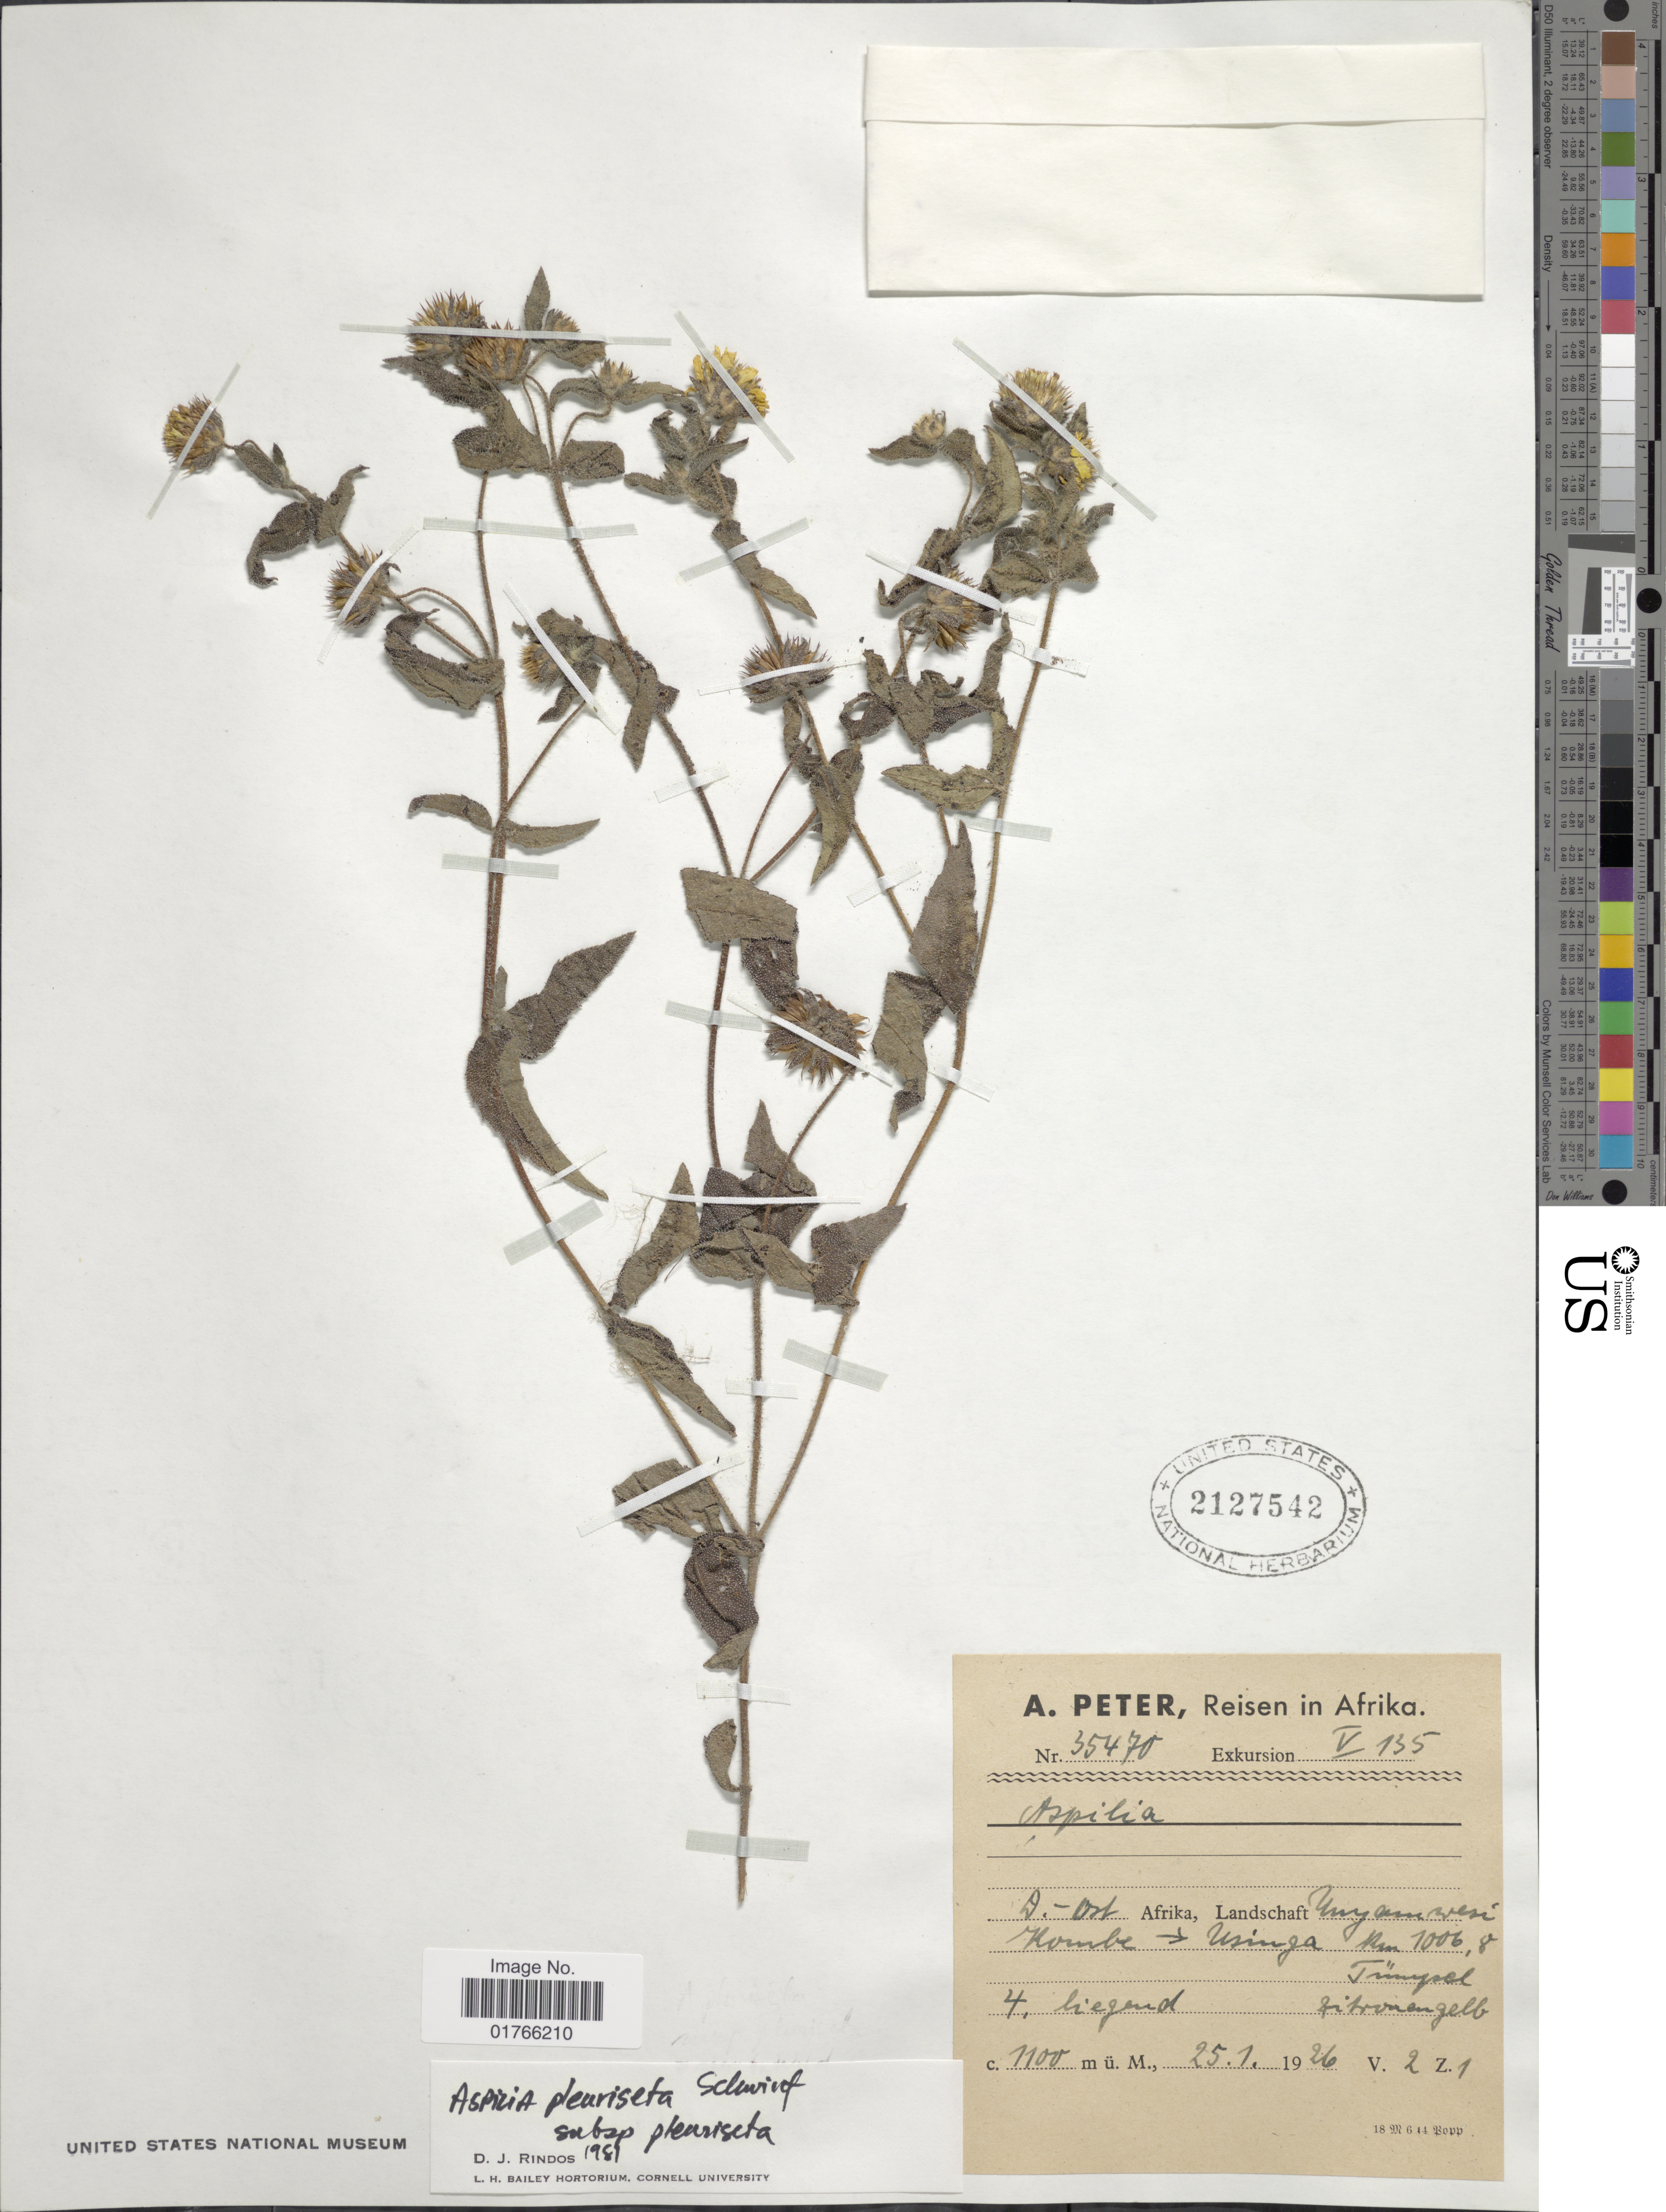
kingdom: Plantae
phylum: Tracheophyta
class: Magnoliopsida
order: Asterales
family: Asteraceae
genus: Aspilia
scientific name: Aspilia pleuriseta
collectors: A. Peter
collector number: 35470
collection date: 1926-01-25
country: Tanzania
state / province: Tabora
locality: Unyamwezi Kombe, Usinga km 1006.8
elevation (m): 1100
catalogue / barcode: US 2127542